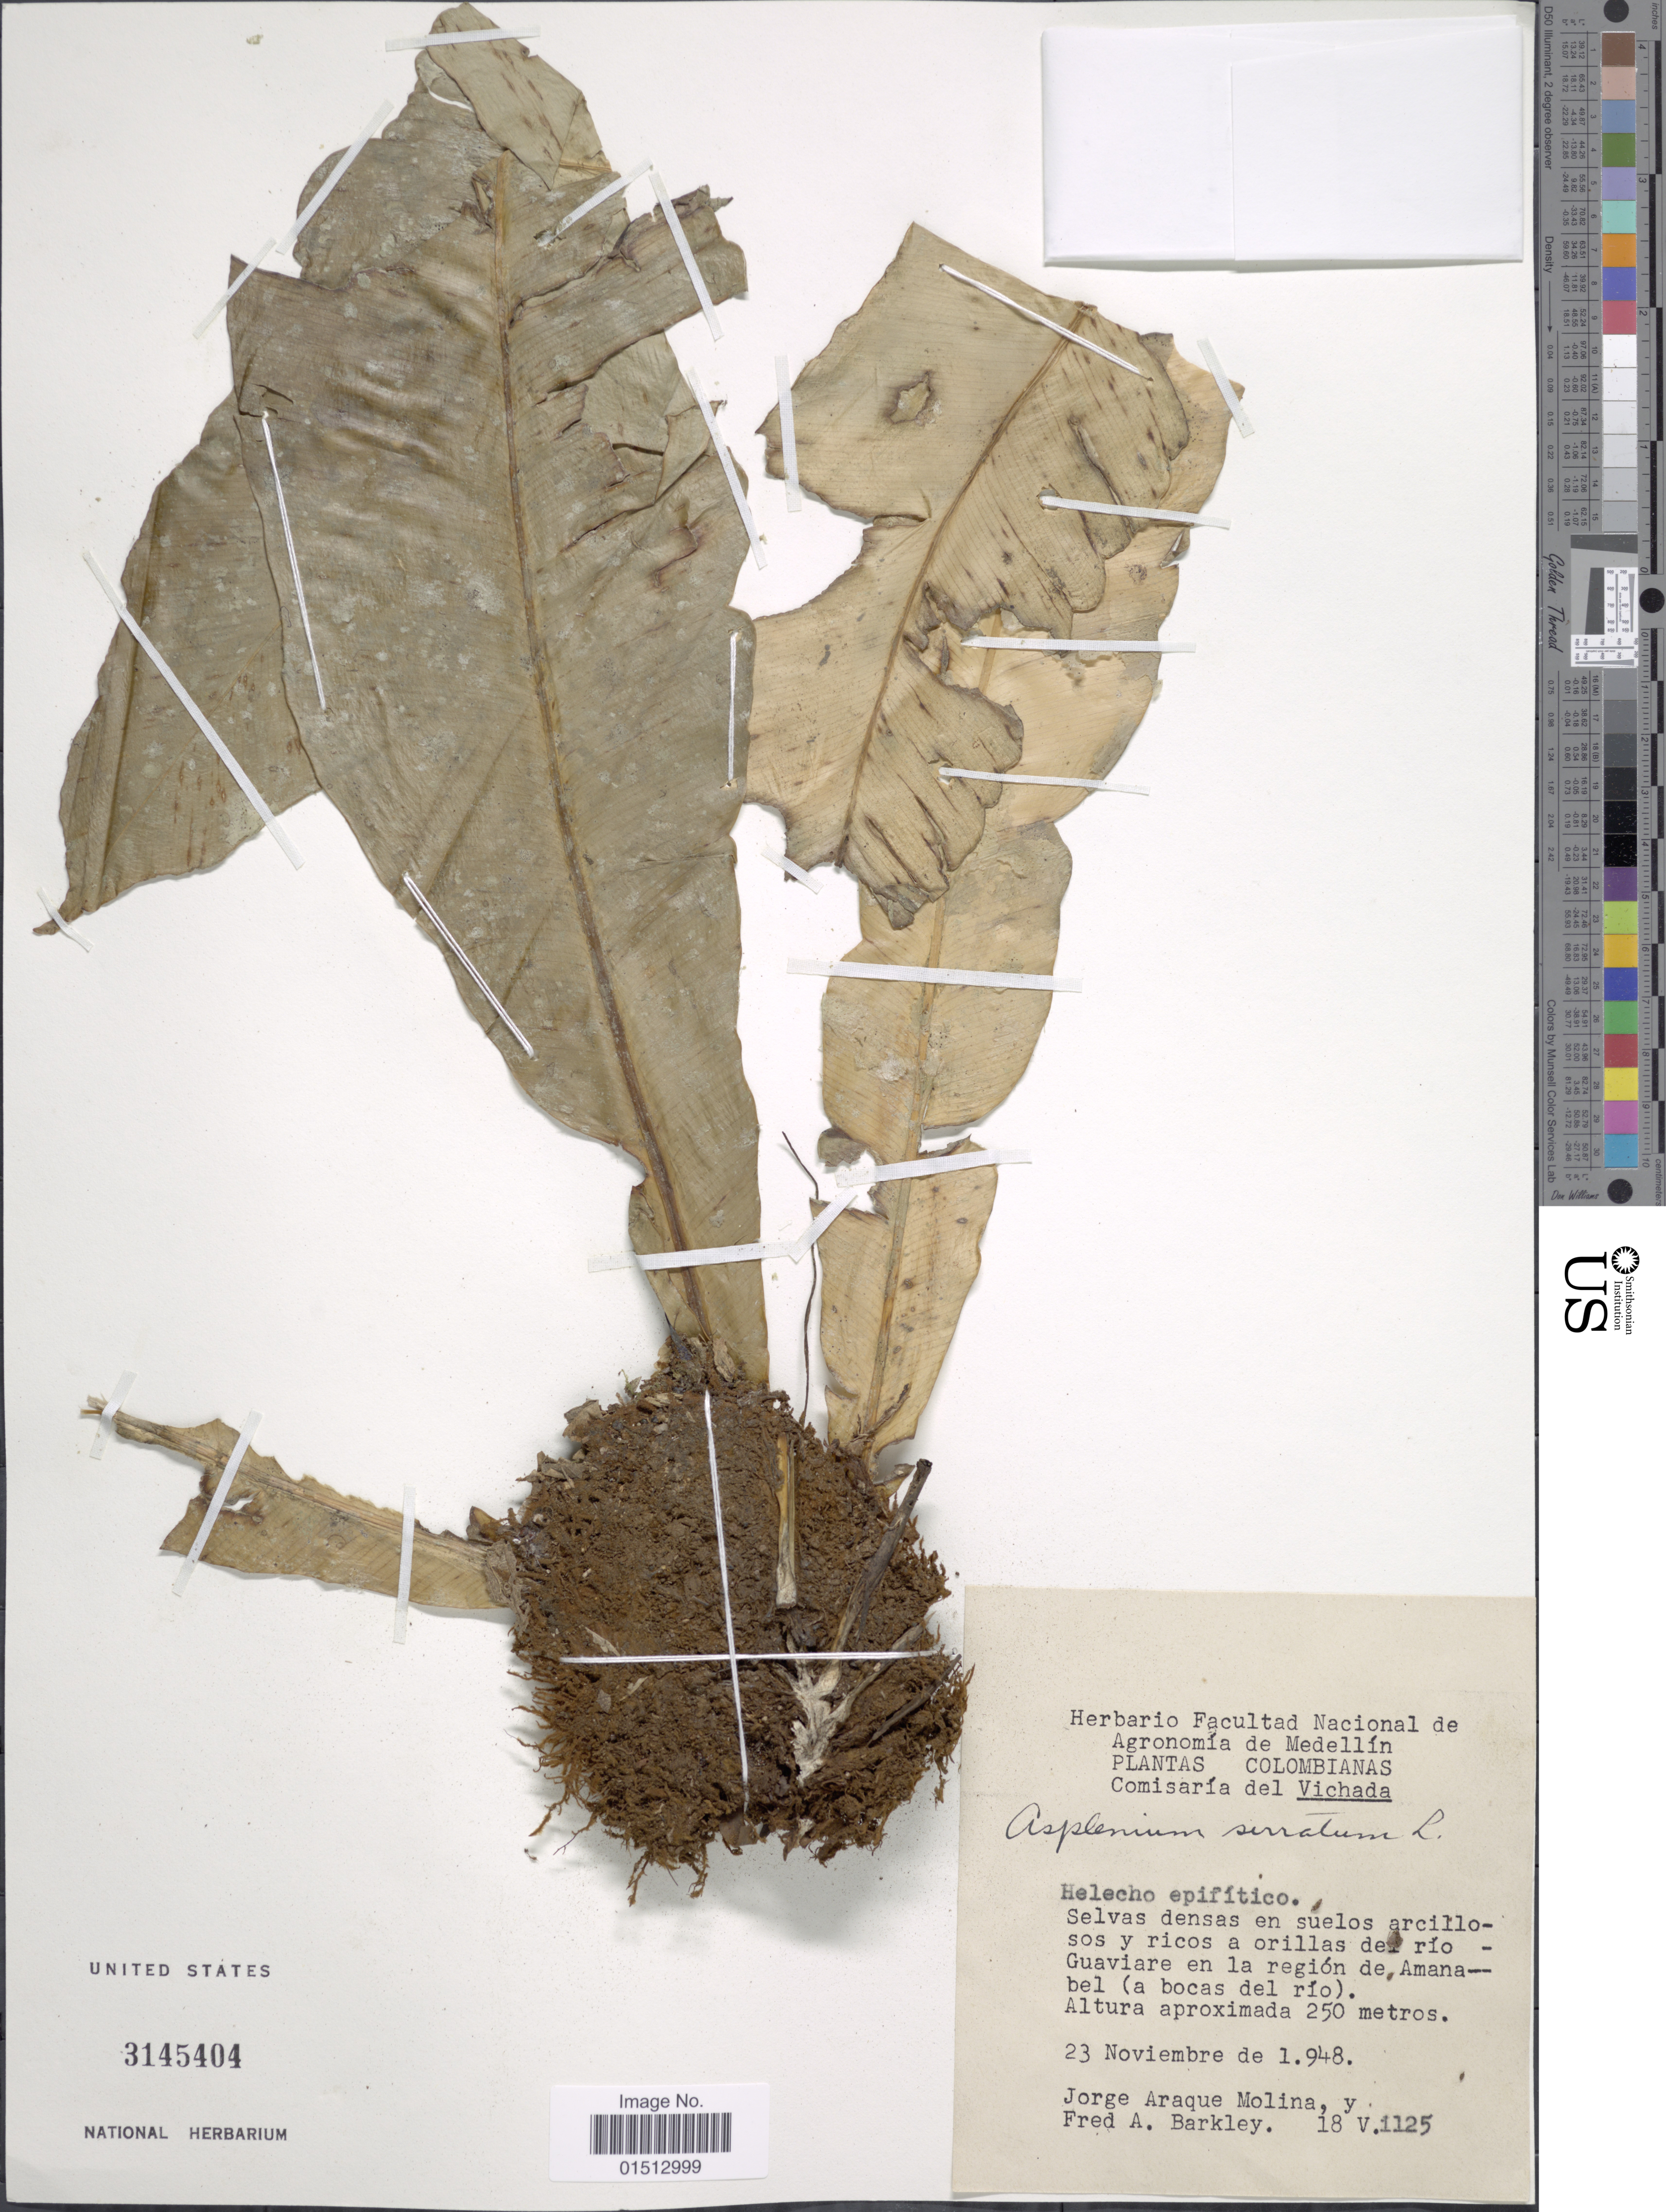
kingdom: Plantae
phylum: Tracheophyta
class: Polypodiopsida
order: Polypodiales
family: Aspleniaceae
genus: Asplenium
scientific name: Asplenium serratum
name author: L.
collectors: J. Araque Molina & F. A. Barkley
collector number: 18Vil25?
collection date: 1948-11-23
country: Colombia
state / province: Vichada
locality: Colombianas, Comisaria del Vichada, A orillas del rio Guaviare en la region de Amanabel (a bocas del rio).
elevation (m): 250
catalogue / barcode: US 3145405